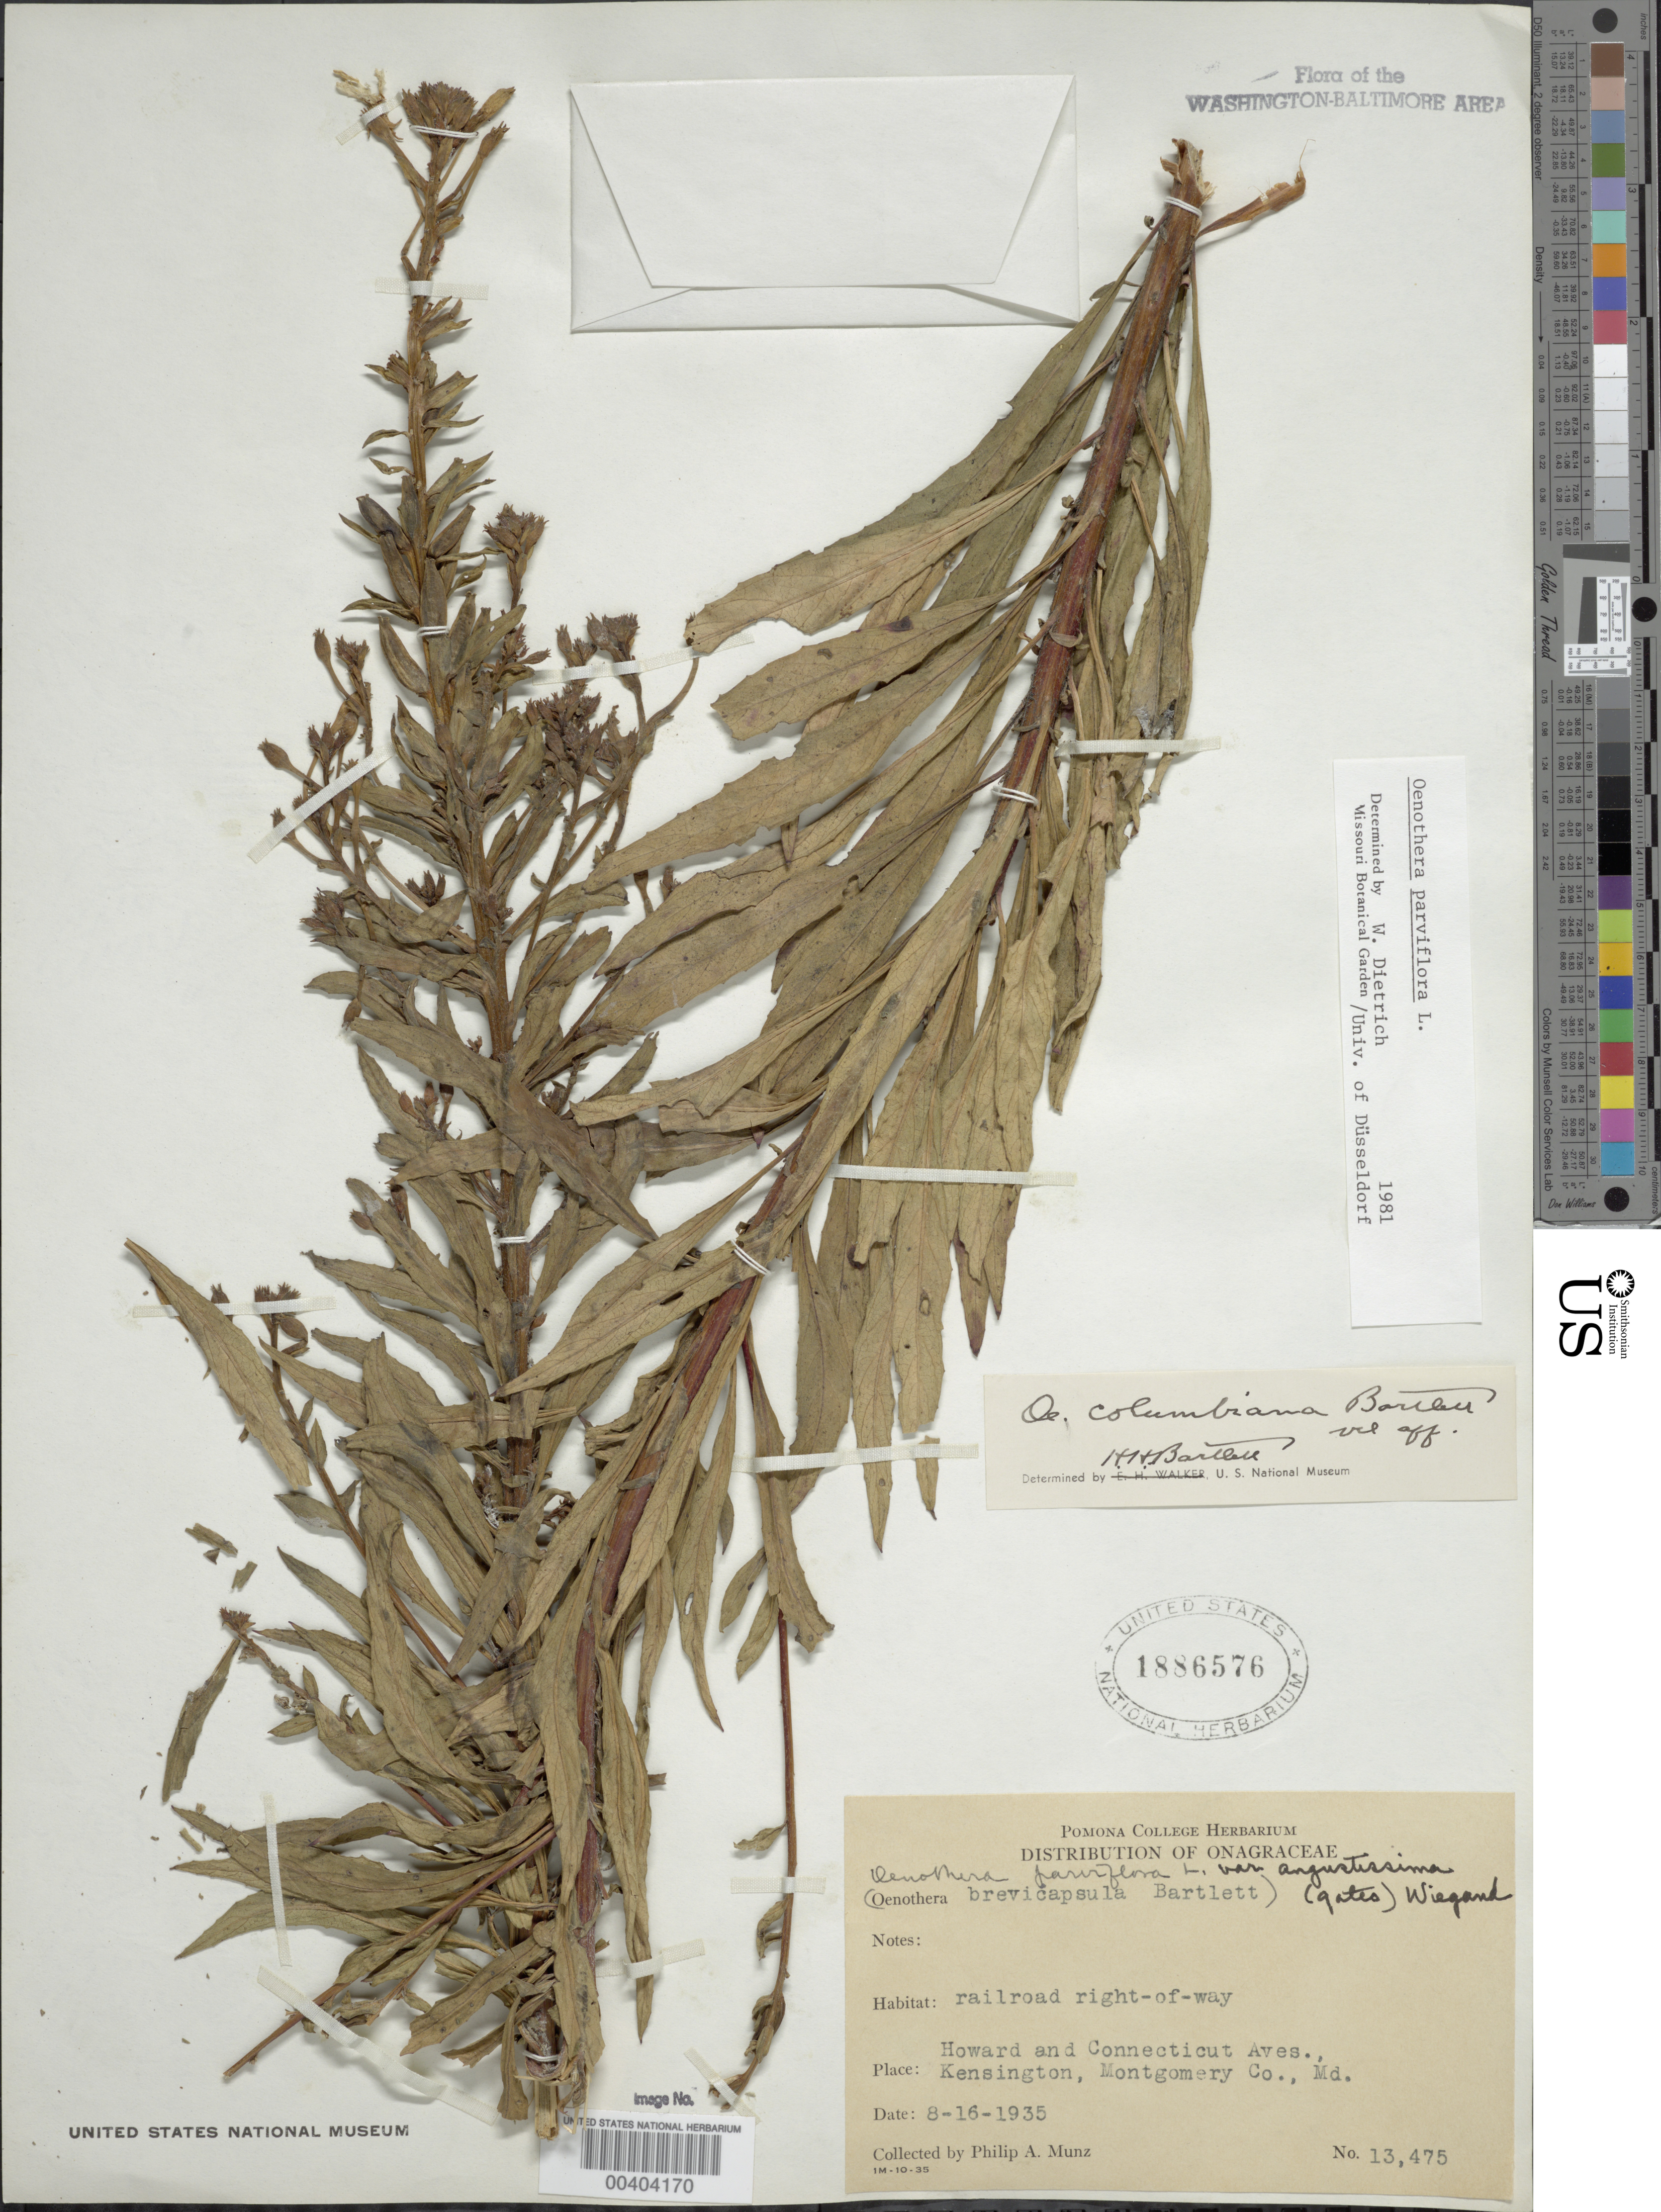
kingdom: Plantae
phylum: Tracheophyta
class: Magnoliopsida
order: Myrtales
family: Onagraceae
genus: Oenothera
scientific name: Oenothera parviflora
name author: L.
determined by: Dietrich, W.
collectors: P. A. Munz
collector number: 13475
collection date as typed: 16 Aug 1935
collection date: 1935-08-16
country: United States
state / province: Maryland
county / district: Montgomery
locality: Howard and Connecticut Aves., Kensington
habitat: R.R. right-of-way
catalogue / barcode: US 1886576